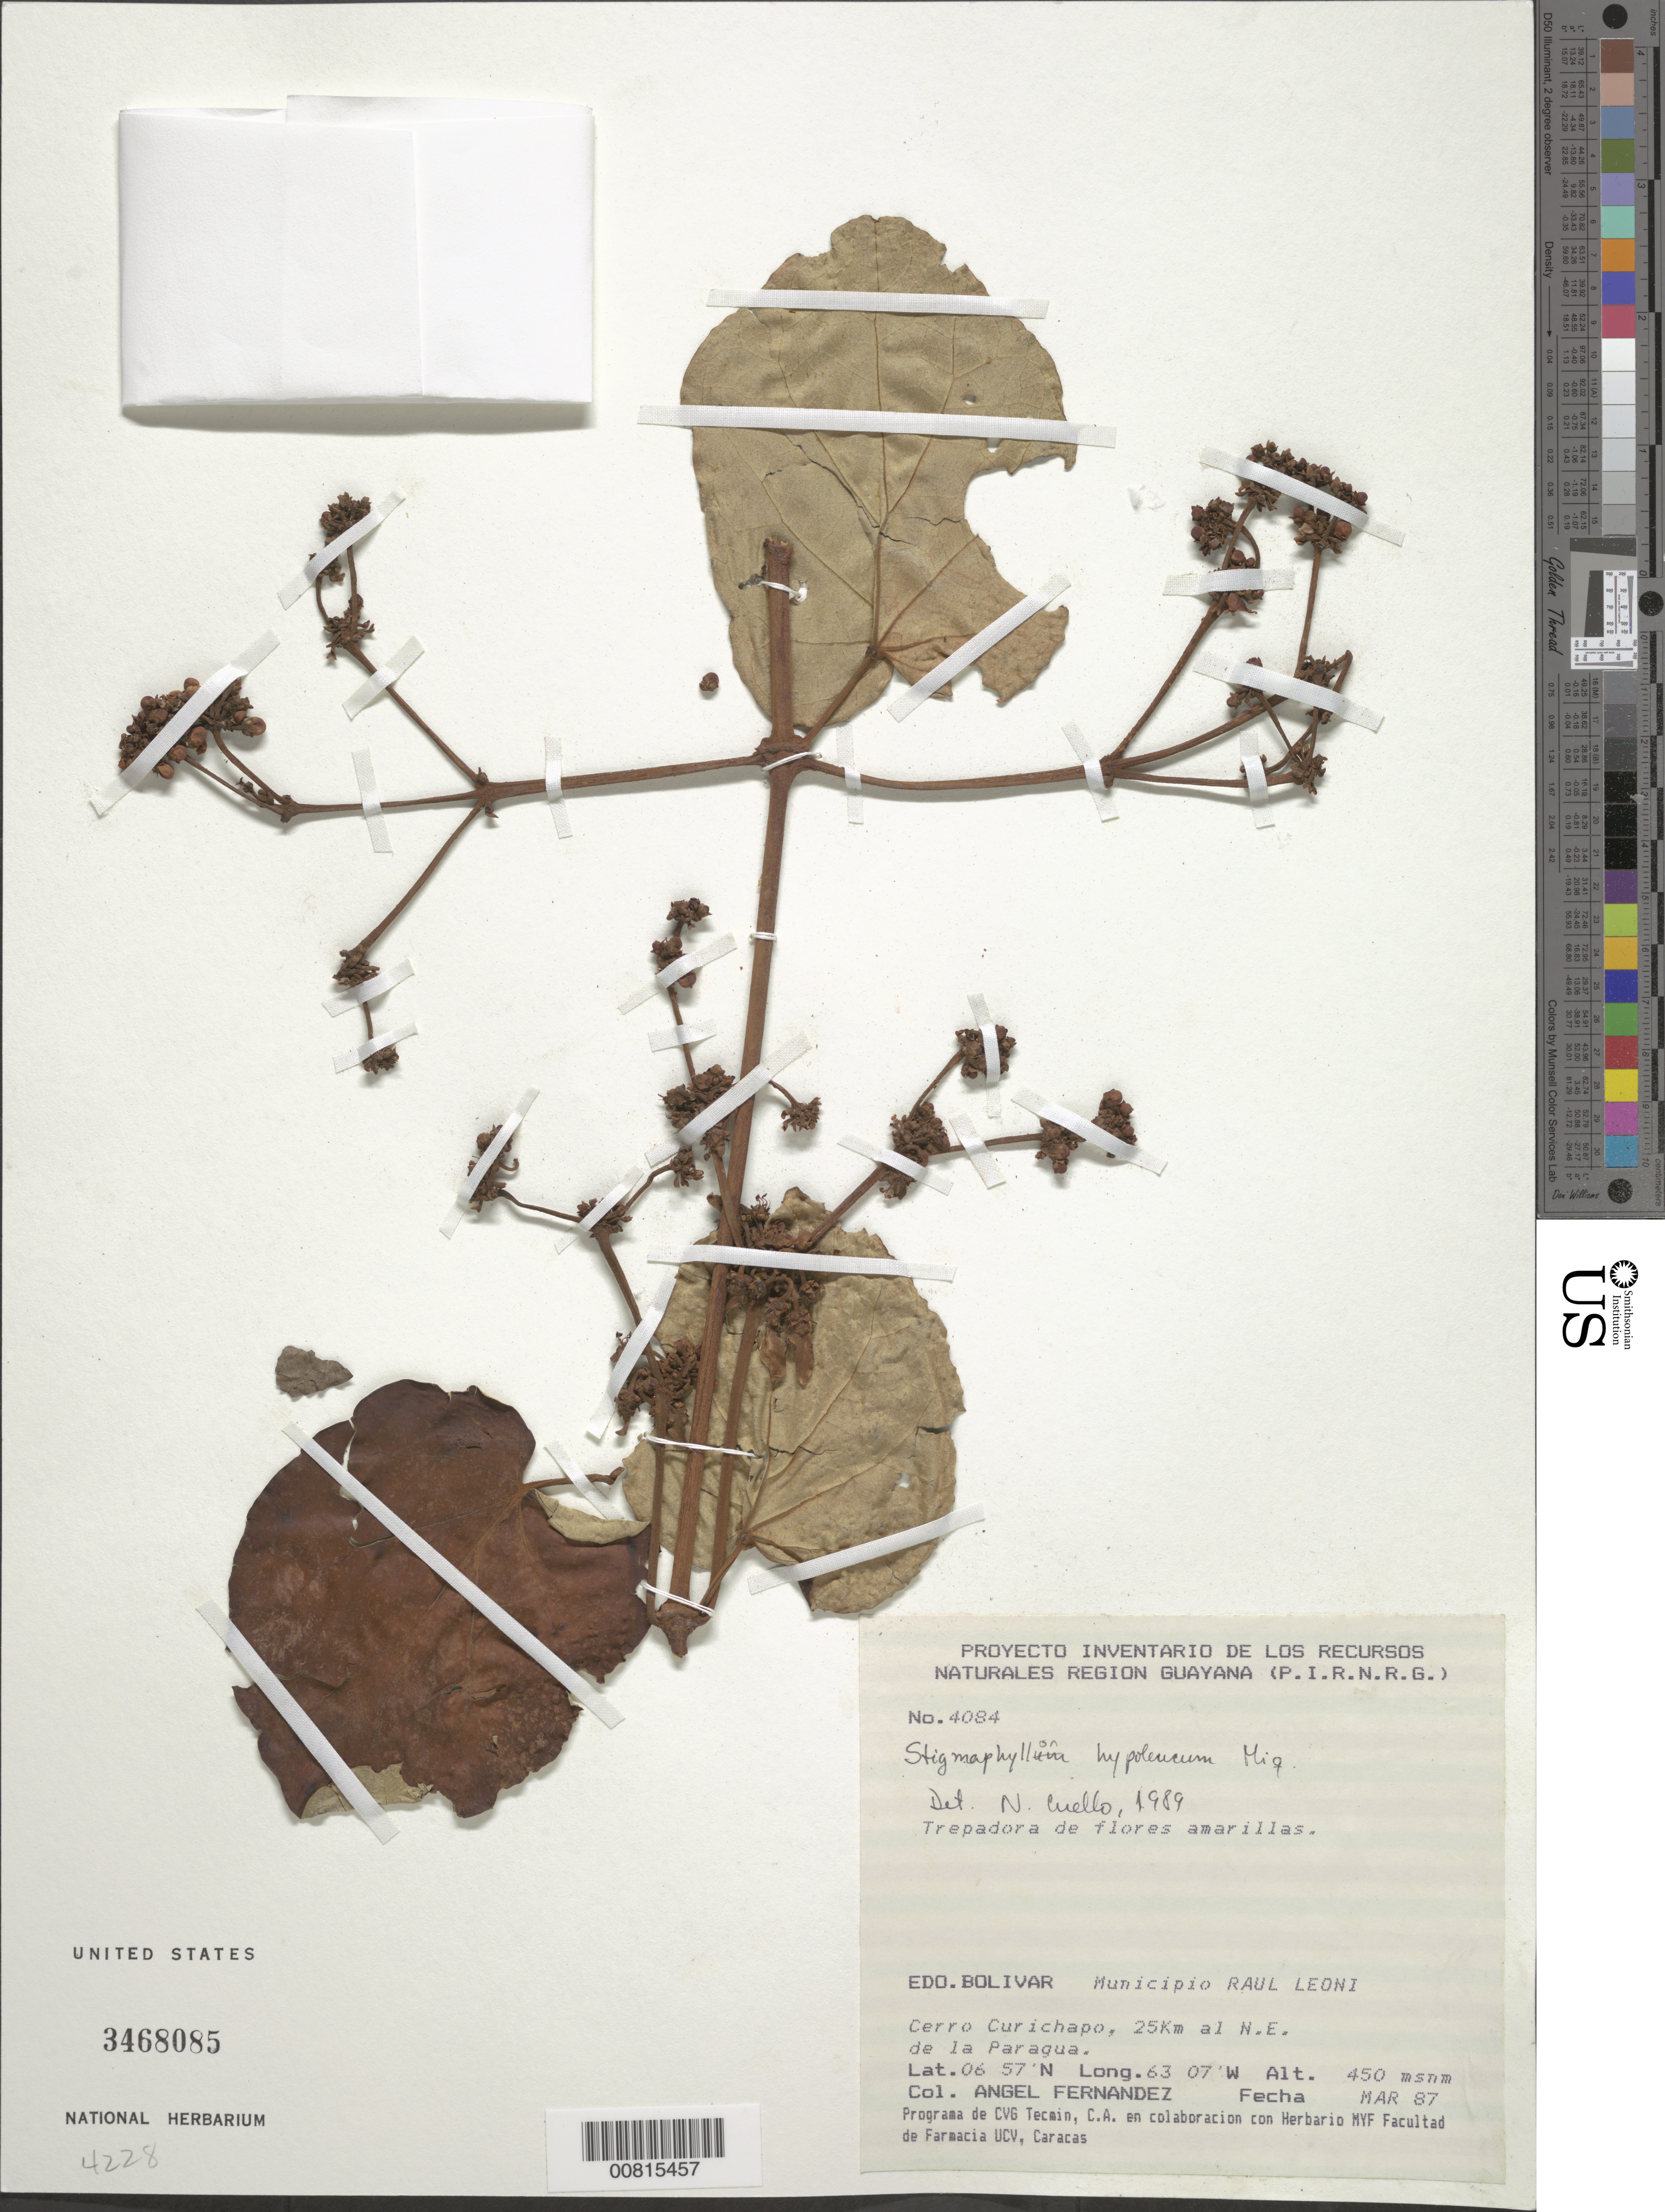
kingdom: Plantae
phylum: Tracheophyta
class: Magnoliopsida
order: Malpighiales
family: Malpighiaceae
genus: Stigmaphyllon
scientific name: Stigmaphyllon hypoleucum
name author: Miq.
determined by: Cuello, Nidia L.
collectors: A. Fernández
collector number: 4084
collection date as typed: Mar-87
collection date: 1987-03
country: Venezuela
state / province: Bolívar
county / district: Angostura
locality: Mun. Raúl Leoni [=Angostura], Cerro Curichapa, 25 km al NE de la Paragua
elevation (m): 450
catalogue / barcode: US 3468085